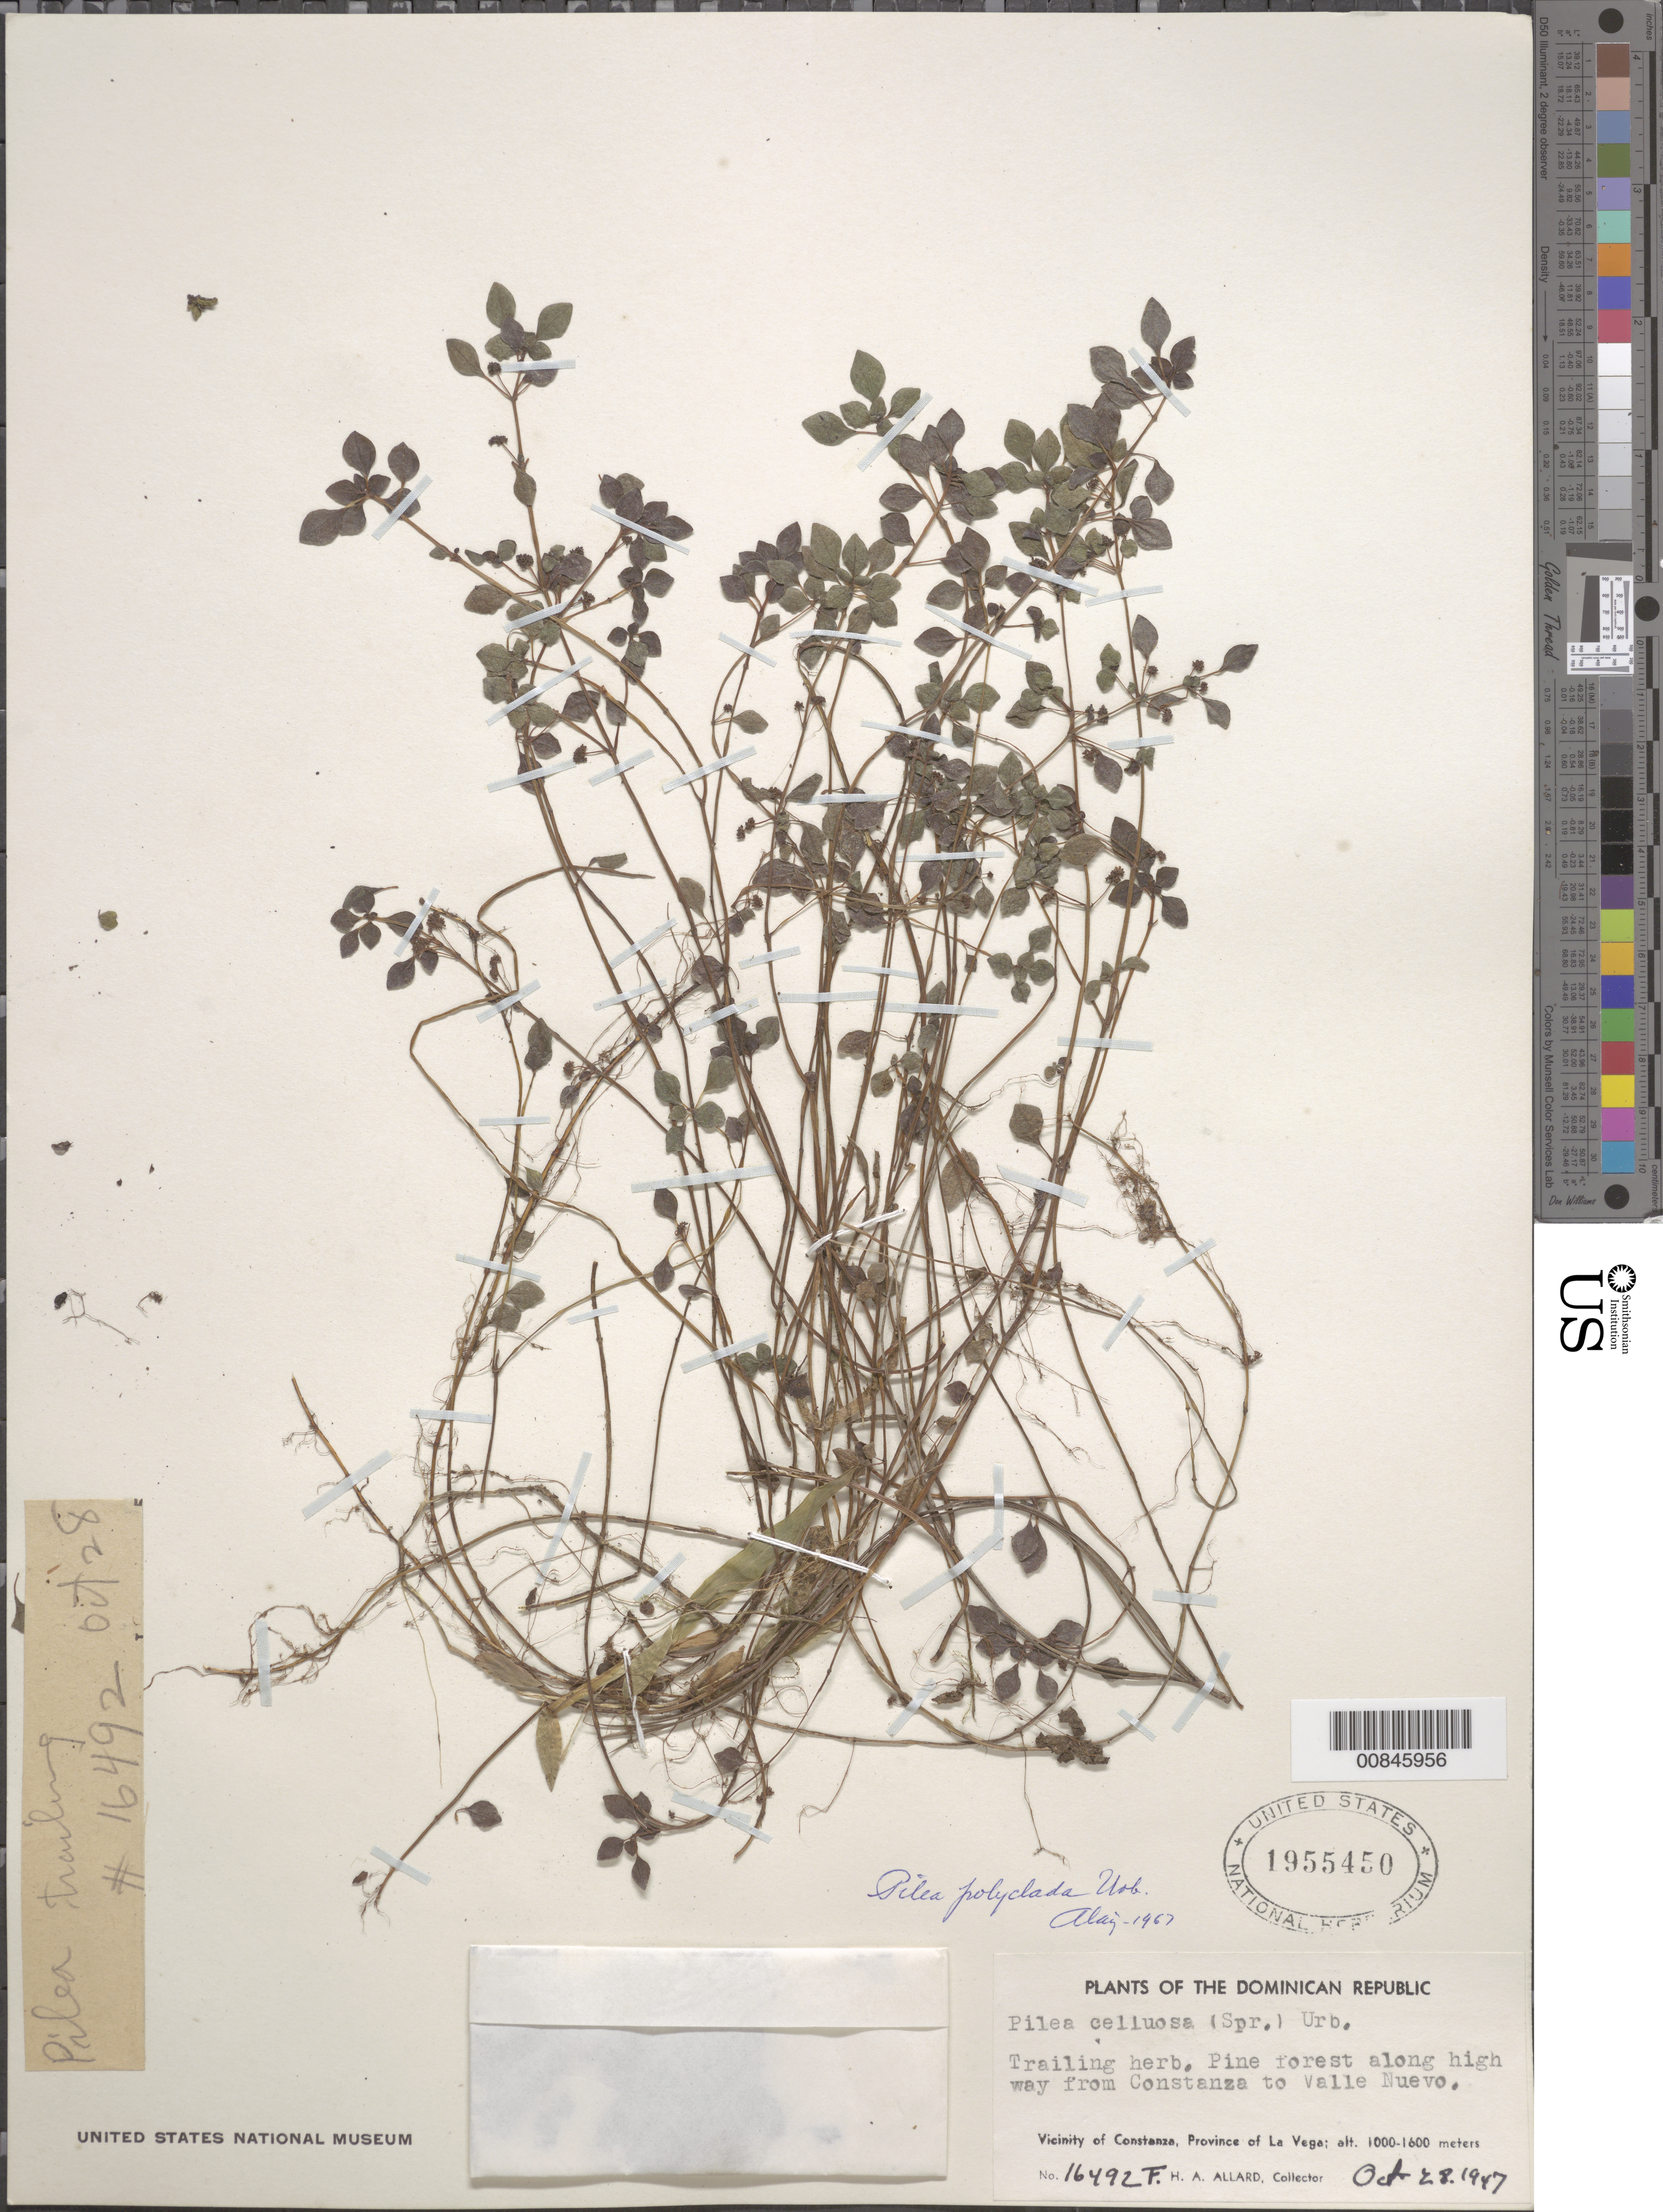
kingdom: Plantae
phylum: Tracheophyta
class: Magnoliopsida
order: Rosales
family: Urticaceae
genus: Pilea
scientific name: Pilea polyclada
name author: Urb.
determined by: Liogier, Alain H.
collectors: H. A. Allard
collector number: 16492f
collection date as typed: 28 Oct 1947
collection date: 1947-10-28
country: Dominican Republic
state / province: La Vega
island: Hispaniola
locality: Along highway from Constanza to Valle Nuevo.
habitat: Pine forest.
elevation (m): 1000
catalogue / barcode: US 1955450